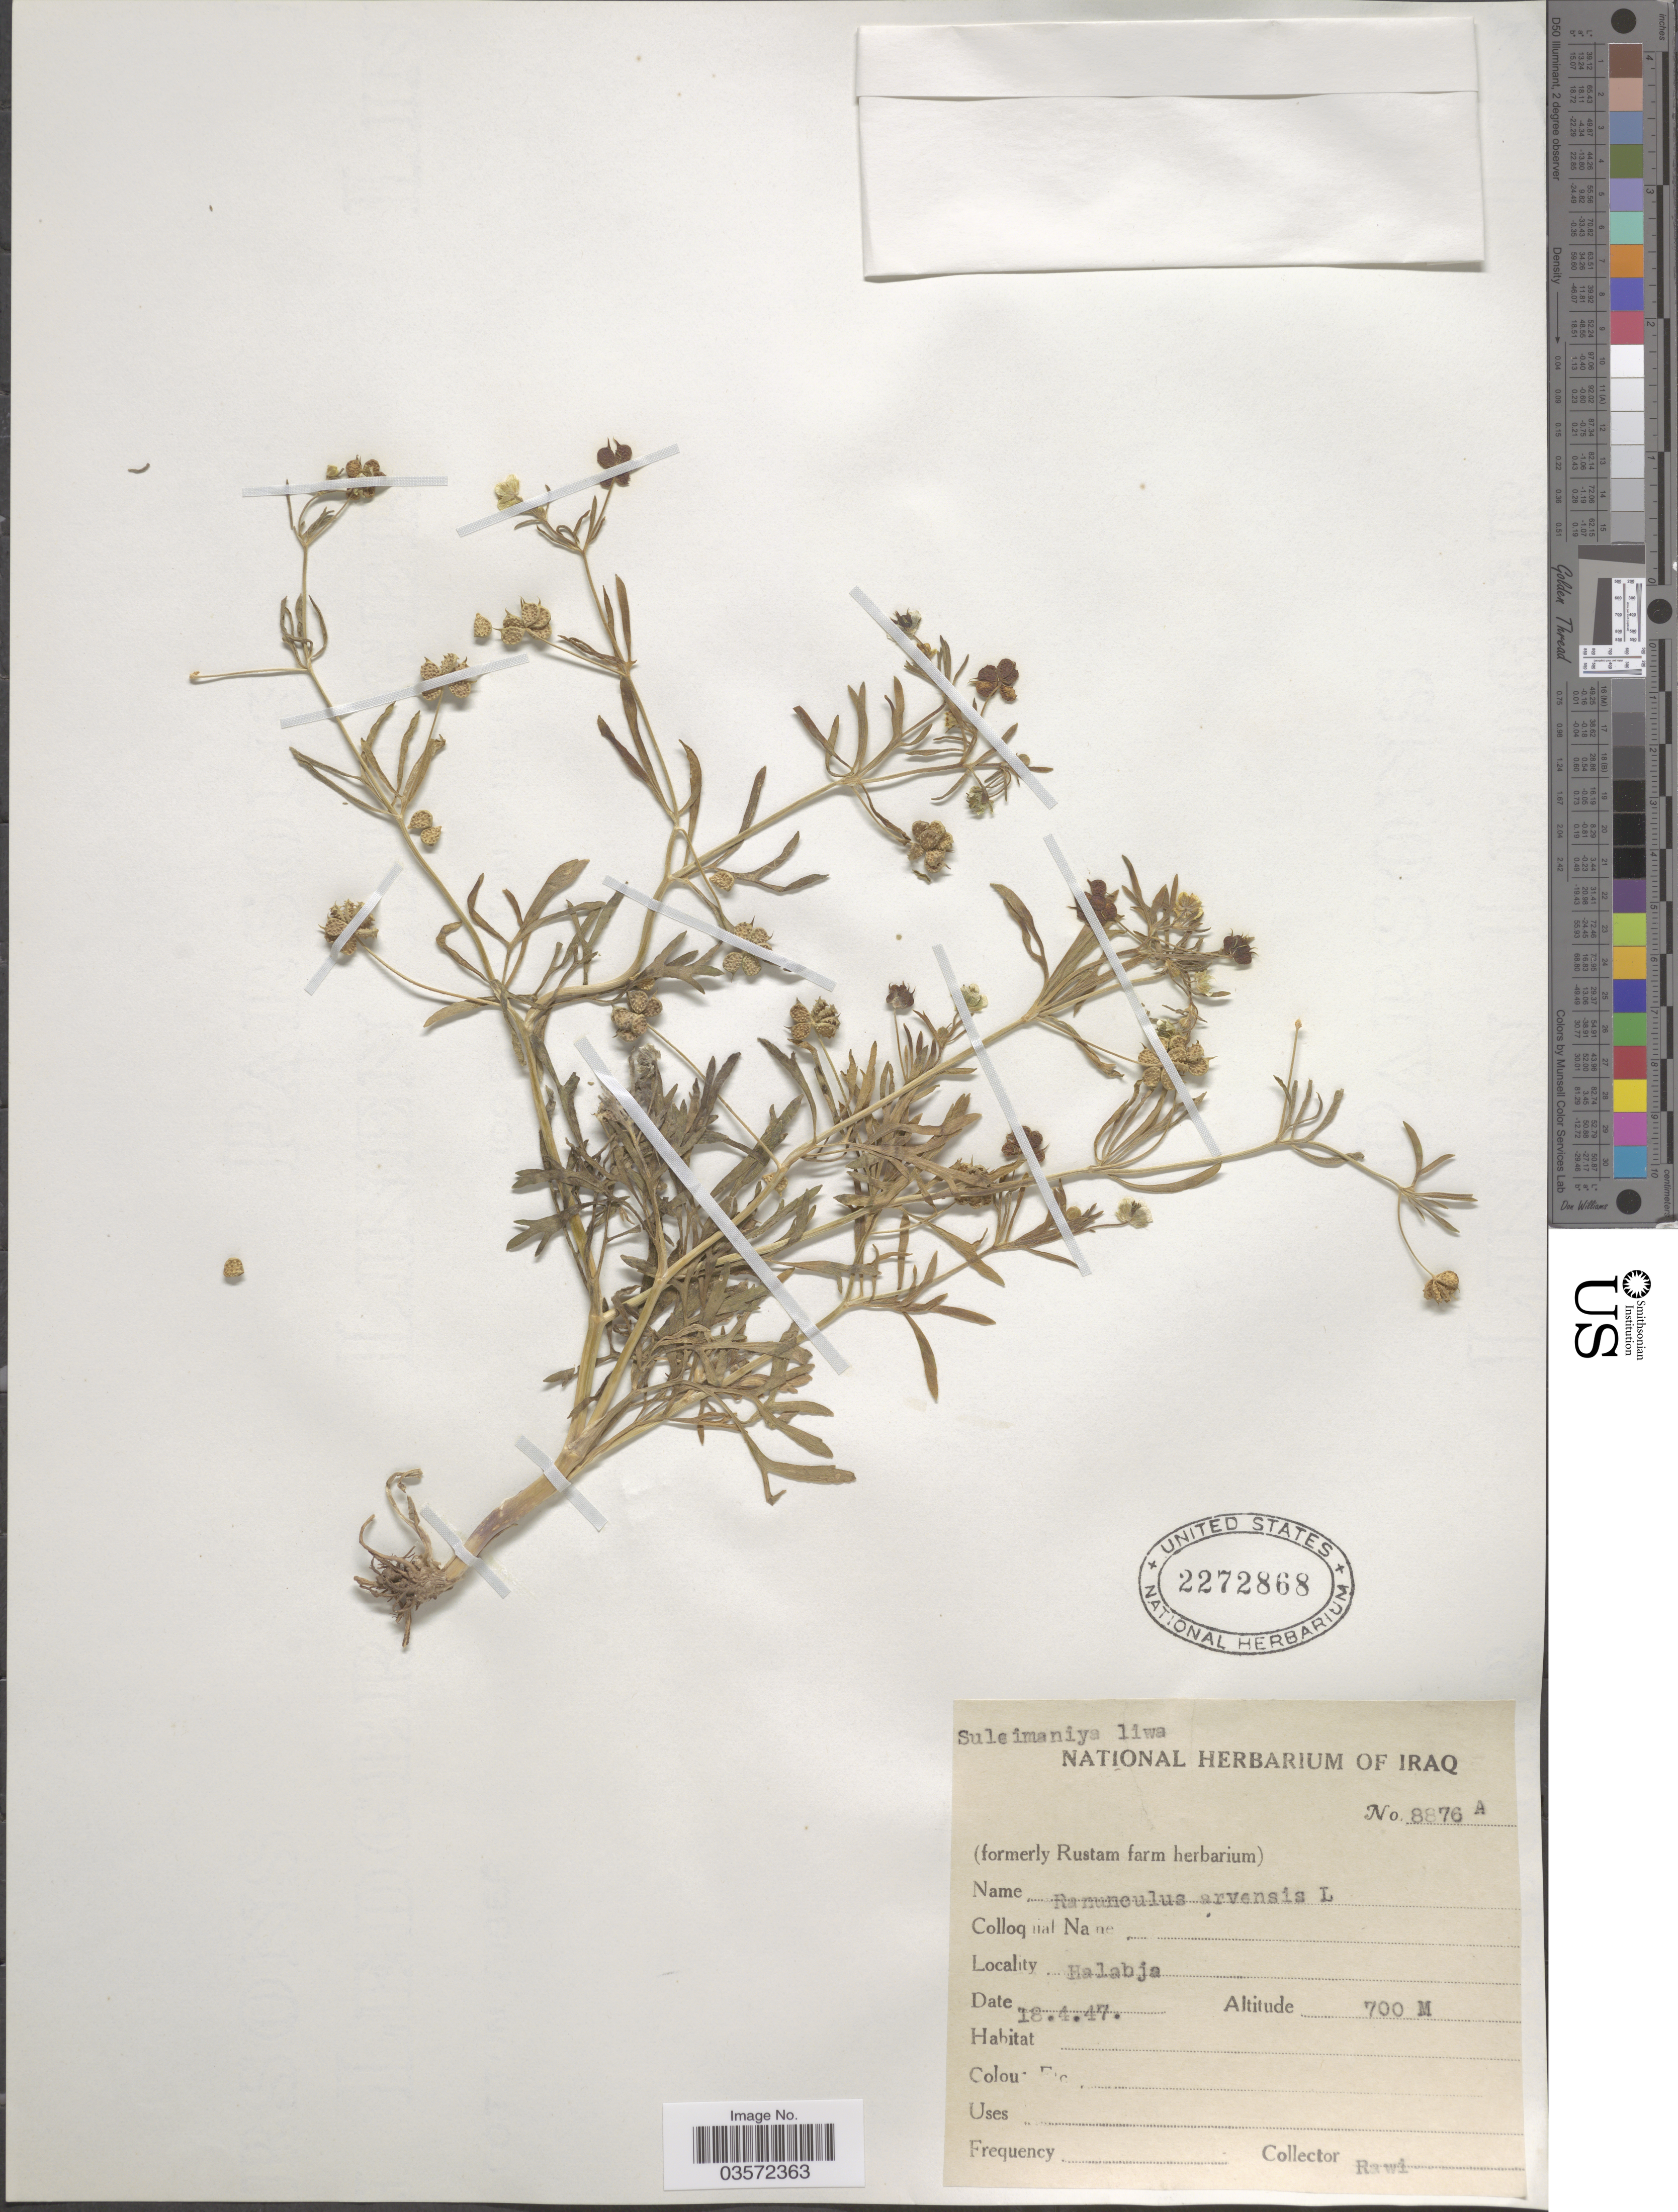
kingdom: Plantae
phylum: Tracheophyta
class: Magnoliopsida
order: Ranunculales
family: Ranunculaceae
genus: Ranunculus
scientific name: Ranunculus arvensis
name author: L.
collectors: -. Rawi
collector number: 8876A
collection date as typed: Transcribed d/m/y: 18/4/47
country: Iraq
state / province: As Sulaymānīyah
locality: Suleimaniya liwa. Halabja.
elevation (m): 700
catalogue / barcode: US 2272868